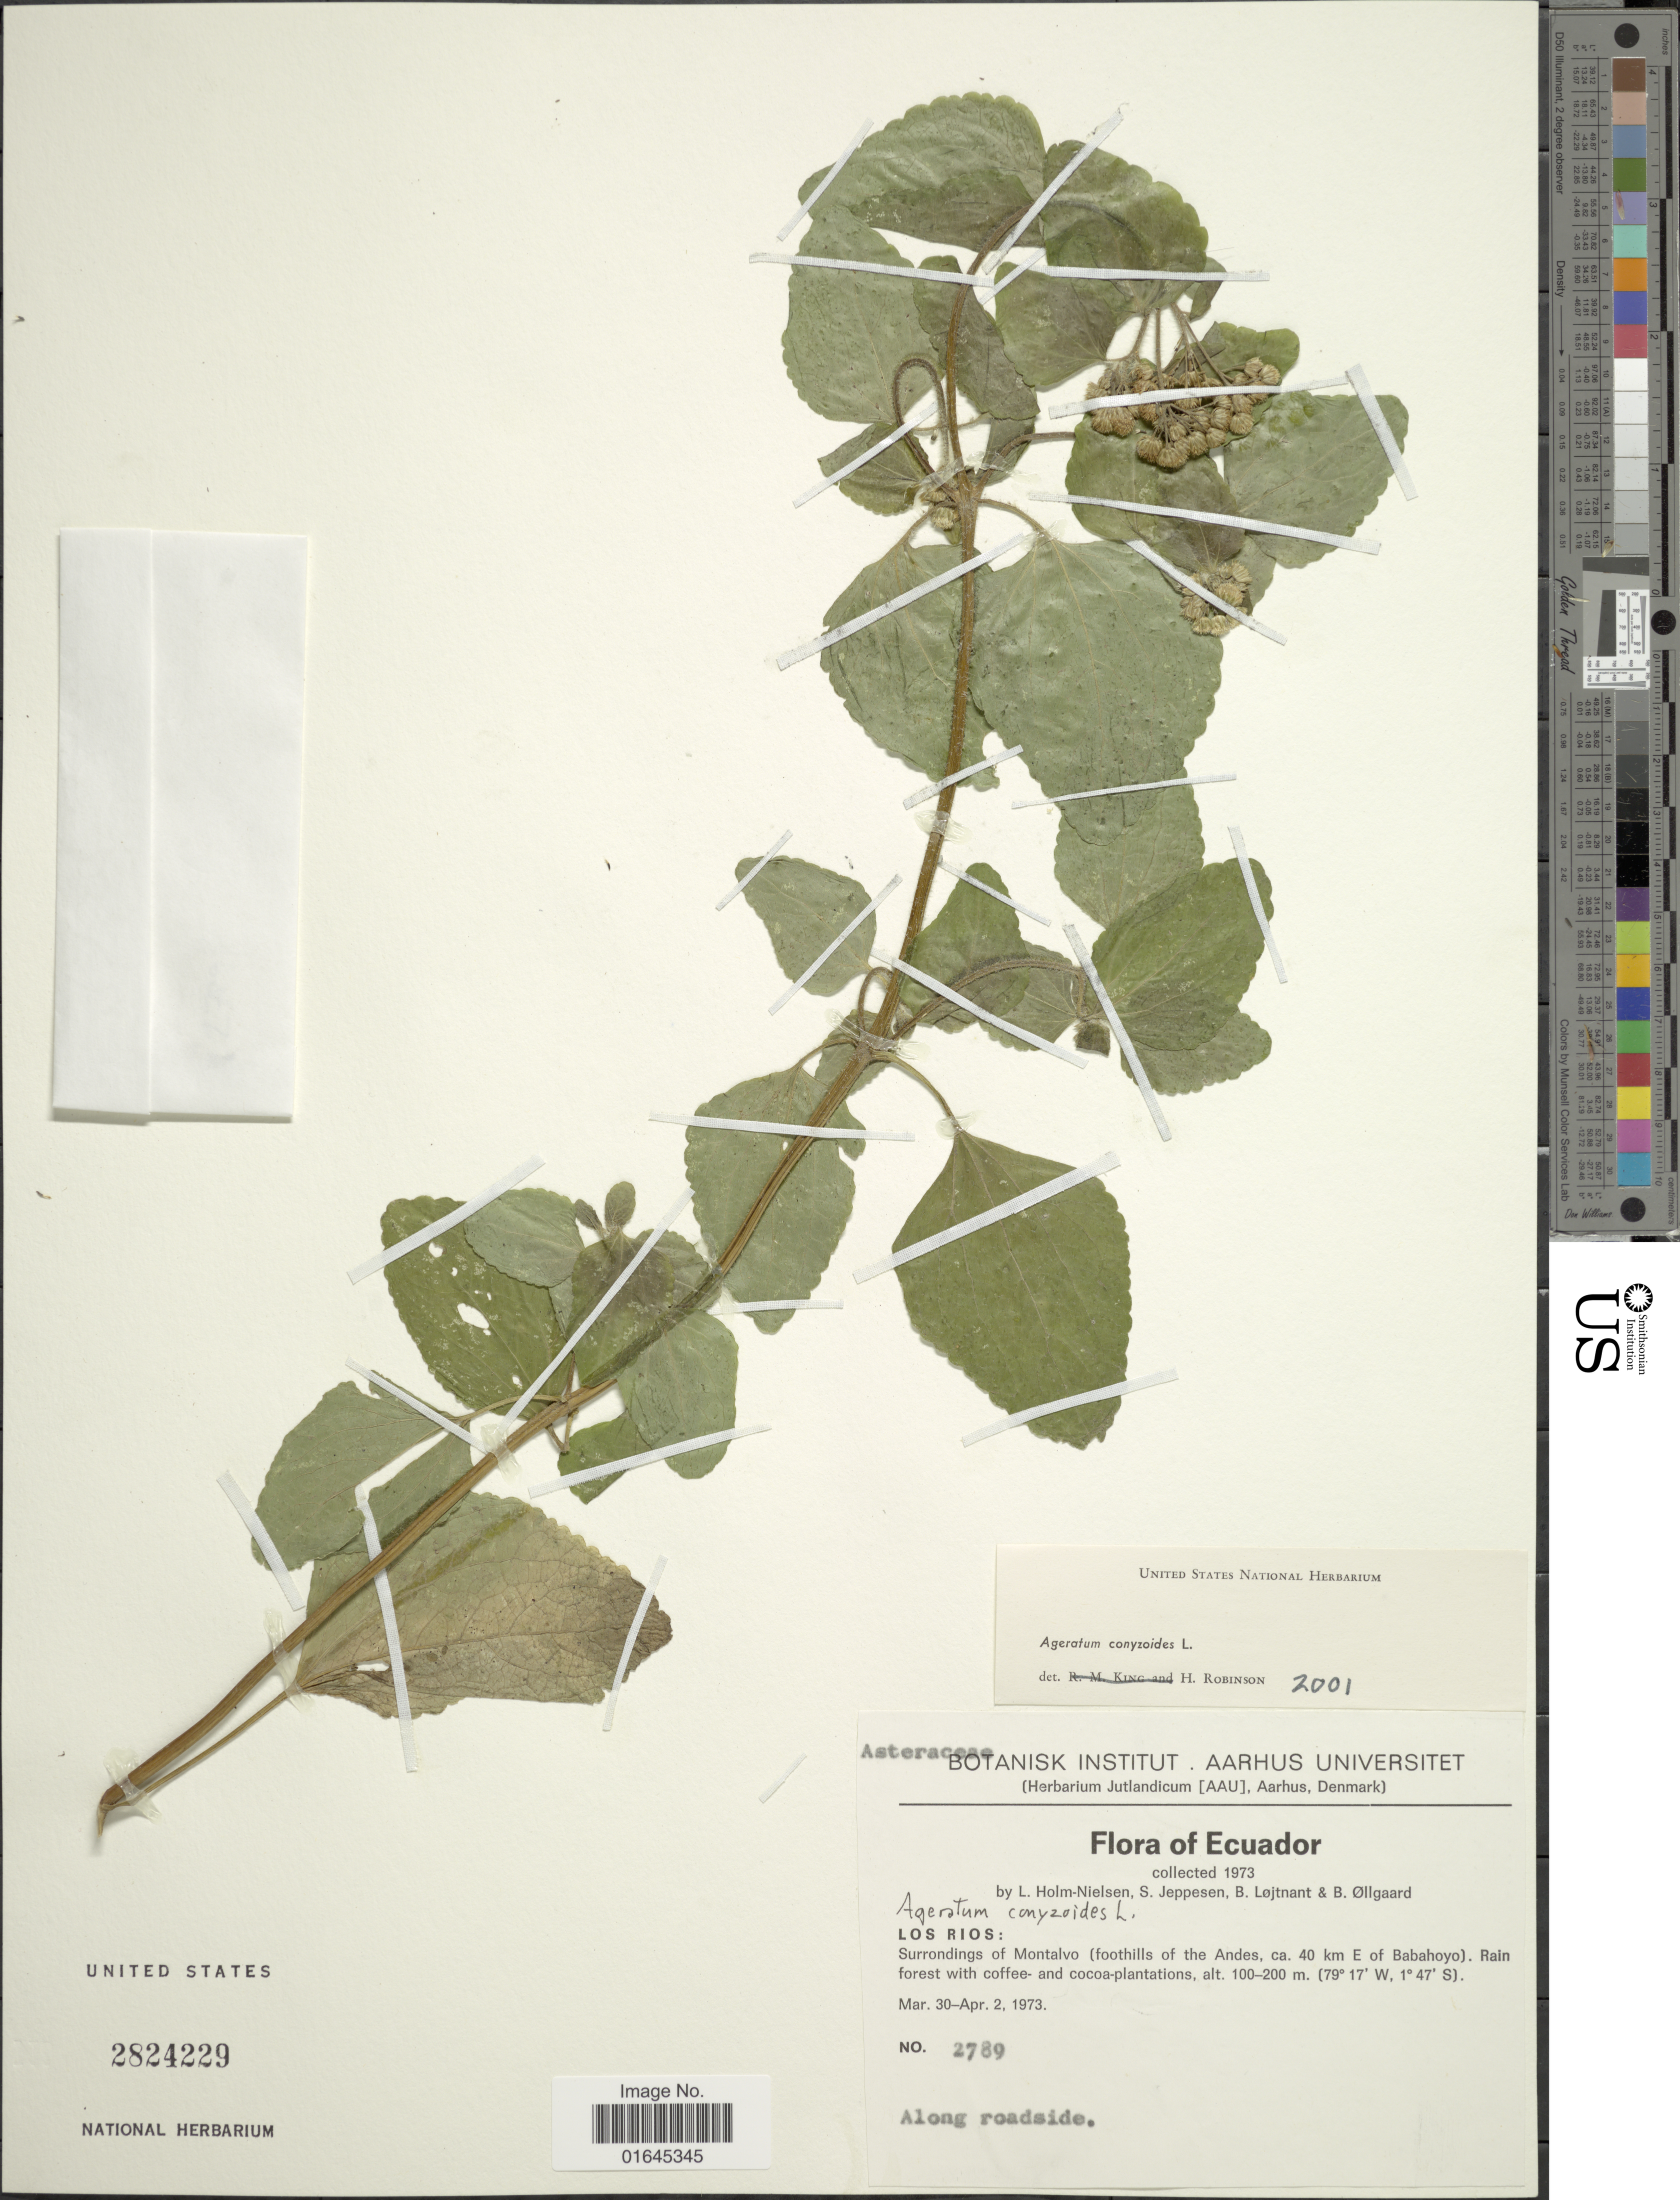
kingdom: Plantae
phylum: Tracheophyta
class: Magnoliopsida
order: Asterales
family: Asteraceae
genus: Ageratum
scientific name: Ageratum conyzoides subsp. conyzoides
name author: L.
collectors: L. B. Holm-Nielsen, S. Jeppesen, B. Löjtnant & B. Øllgaard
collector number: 2789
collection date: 1973-03-30/1973-04-02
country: Ecuador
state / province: Los Ríos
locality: Surroundings of Montalvo (foothills of the Andes, ca. 40 km E of Babahoyo)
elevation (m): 100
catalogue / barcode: US 2824229